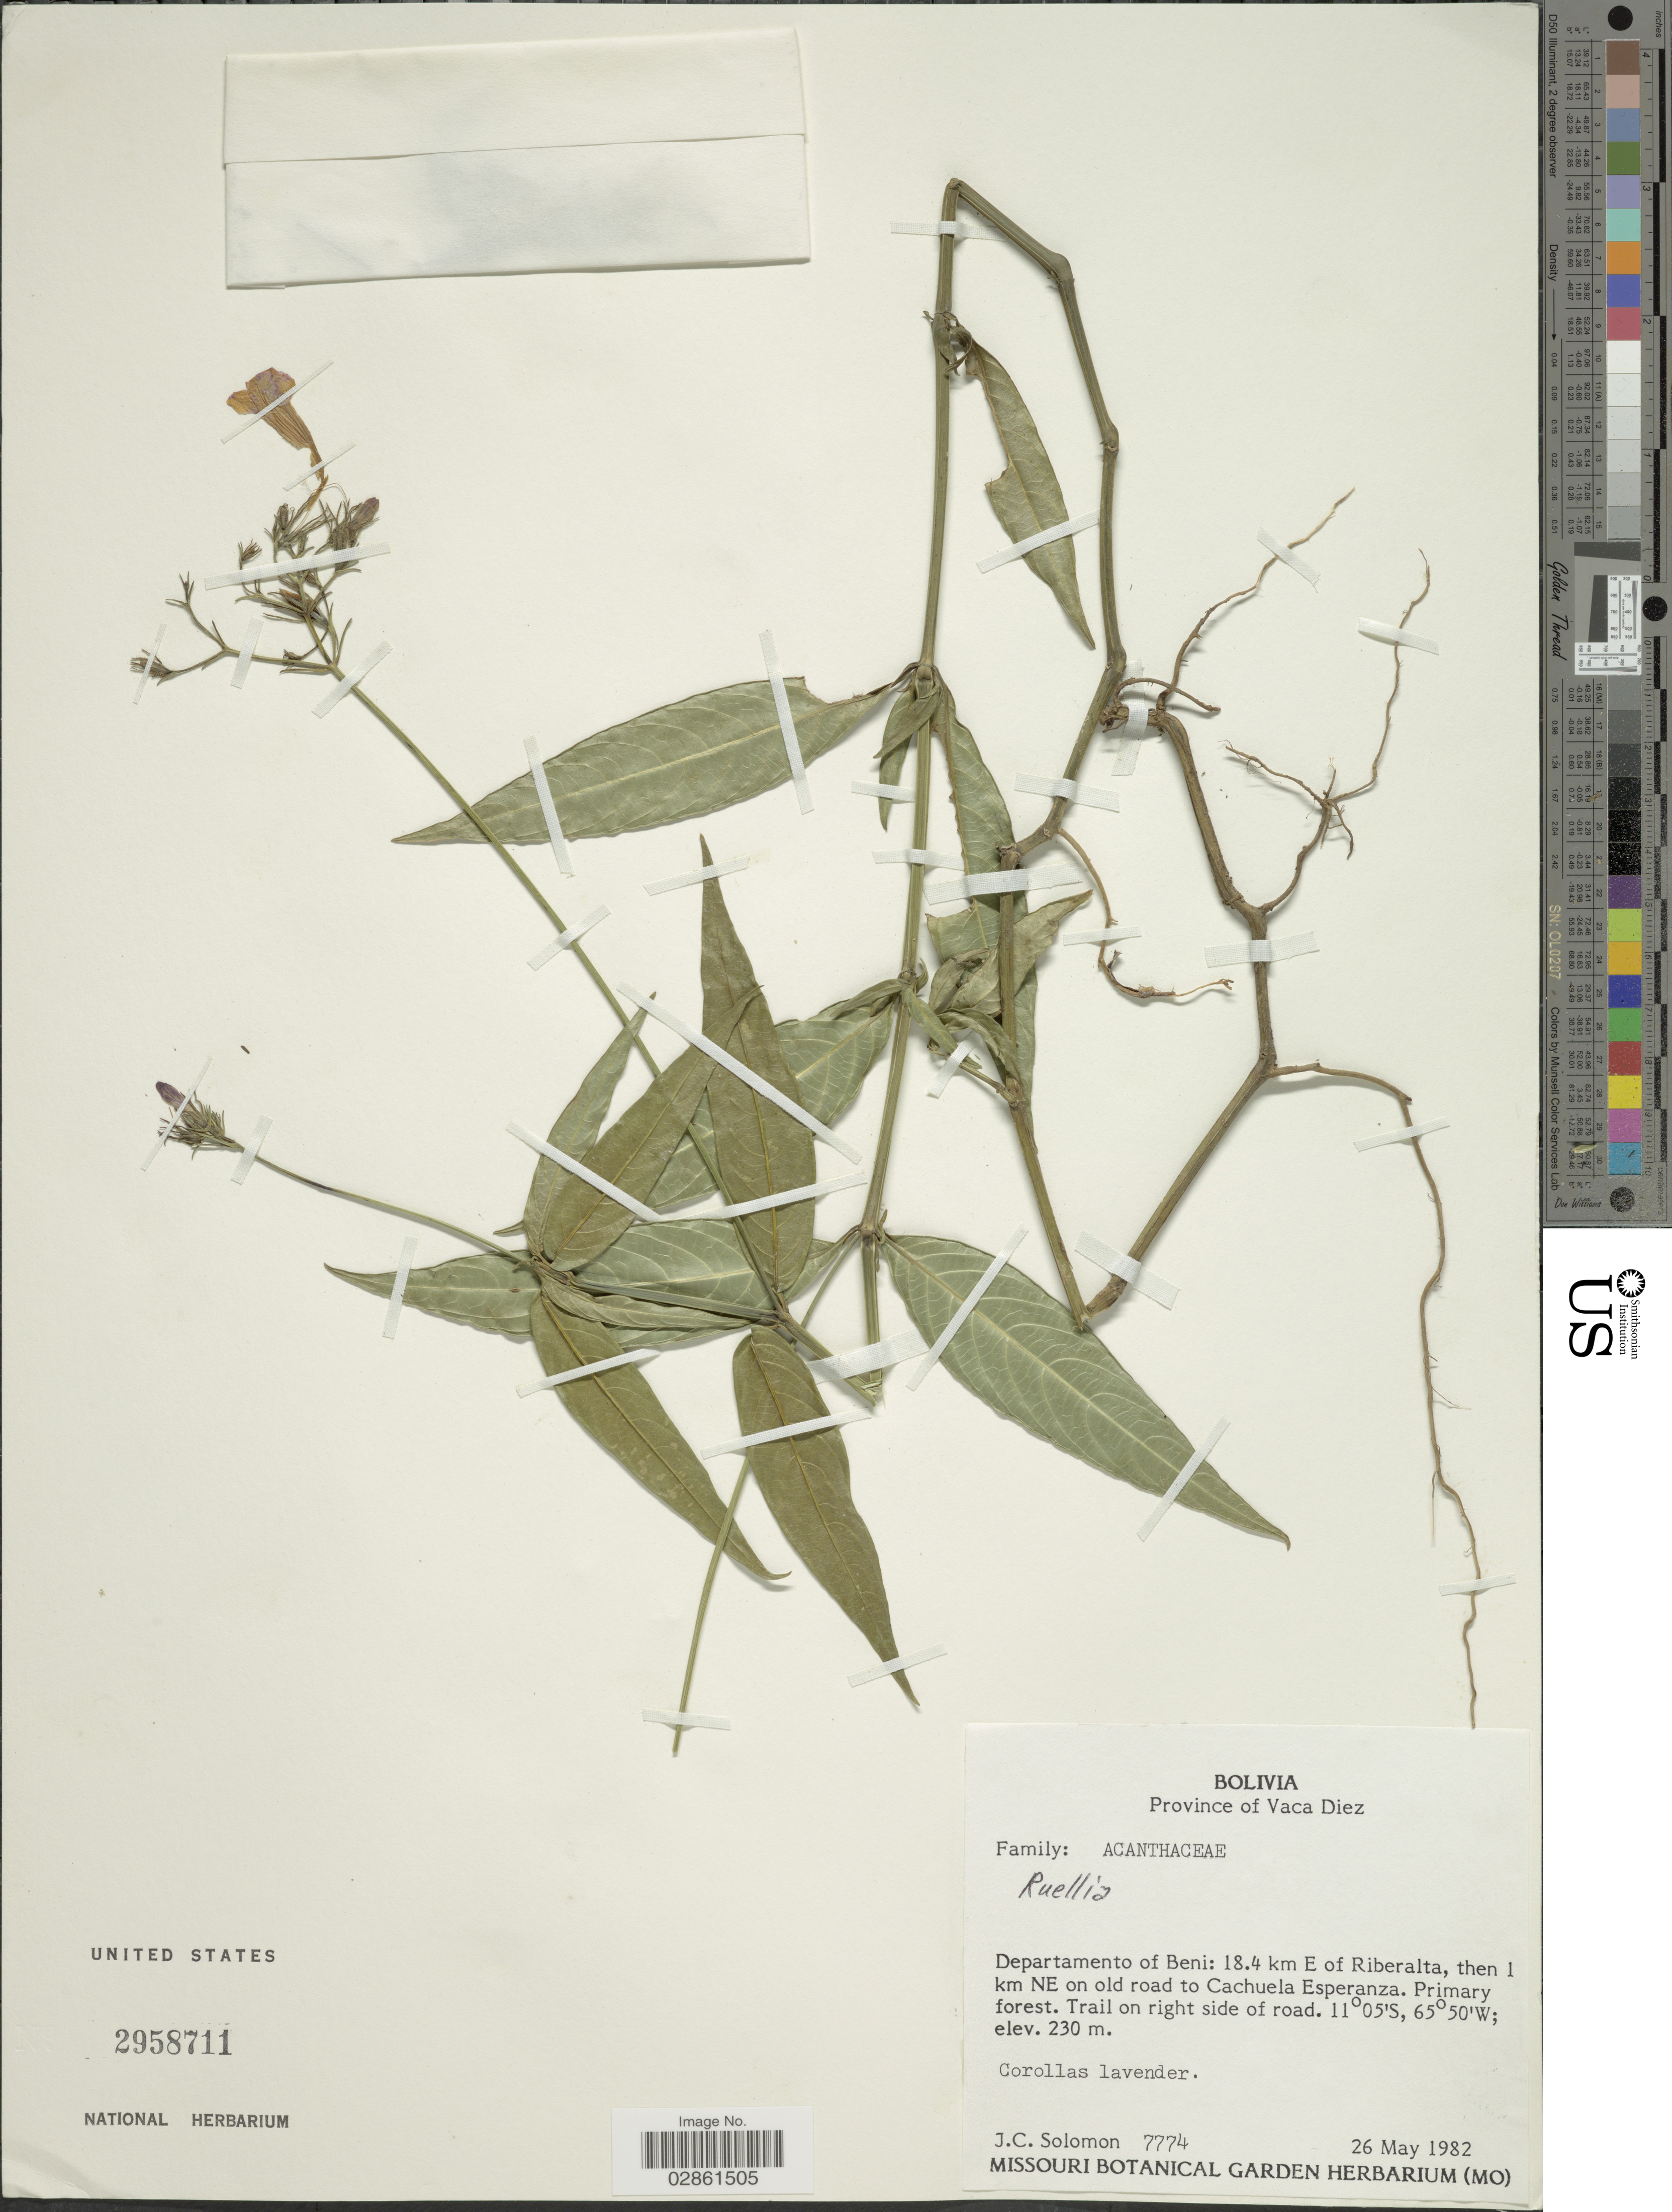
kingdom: Plantae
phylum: Tracheophyta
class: Magnoliopsida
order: Lamiales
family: Acanthaceae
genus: Ruellia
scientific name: Ruellia nitida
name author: (Nees) Wassh. & J.R.I. Wood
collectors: J. C. Solomon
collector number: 7774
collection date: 1982-05-26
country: Bolivia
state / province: Beni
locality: Province of Vaca Diez. Departamento of Beni: 18.4 km E of Riberalta, then 1 km NE on old road to Cachuela Esperanza.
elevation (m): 230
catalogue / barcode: US 2958711